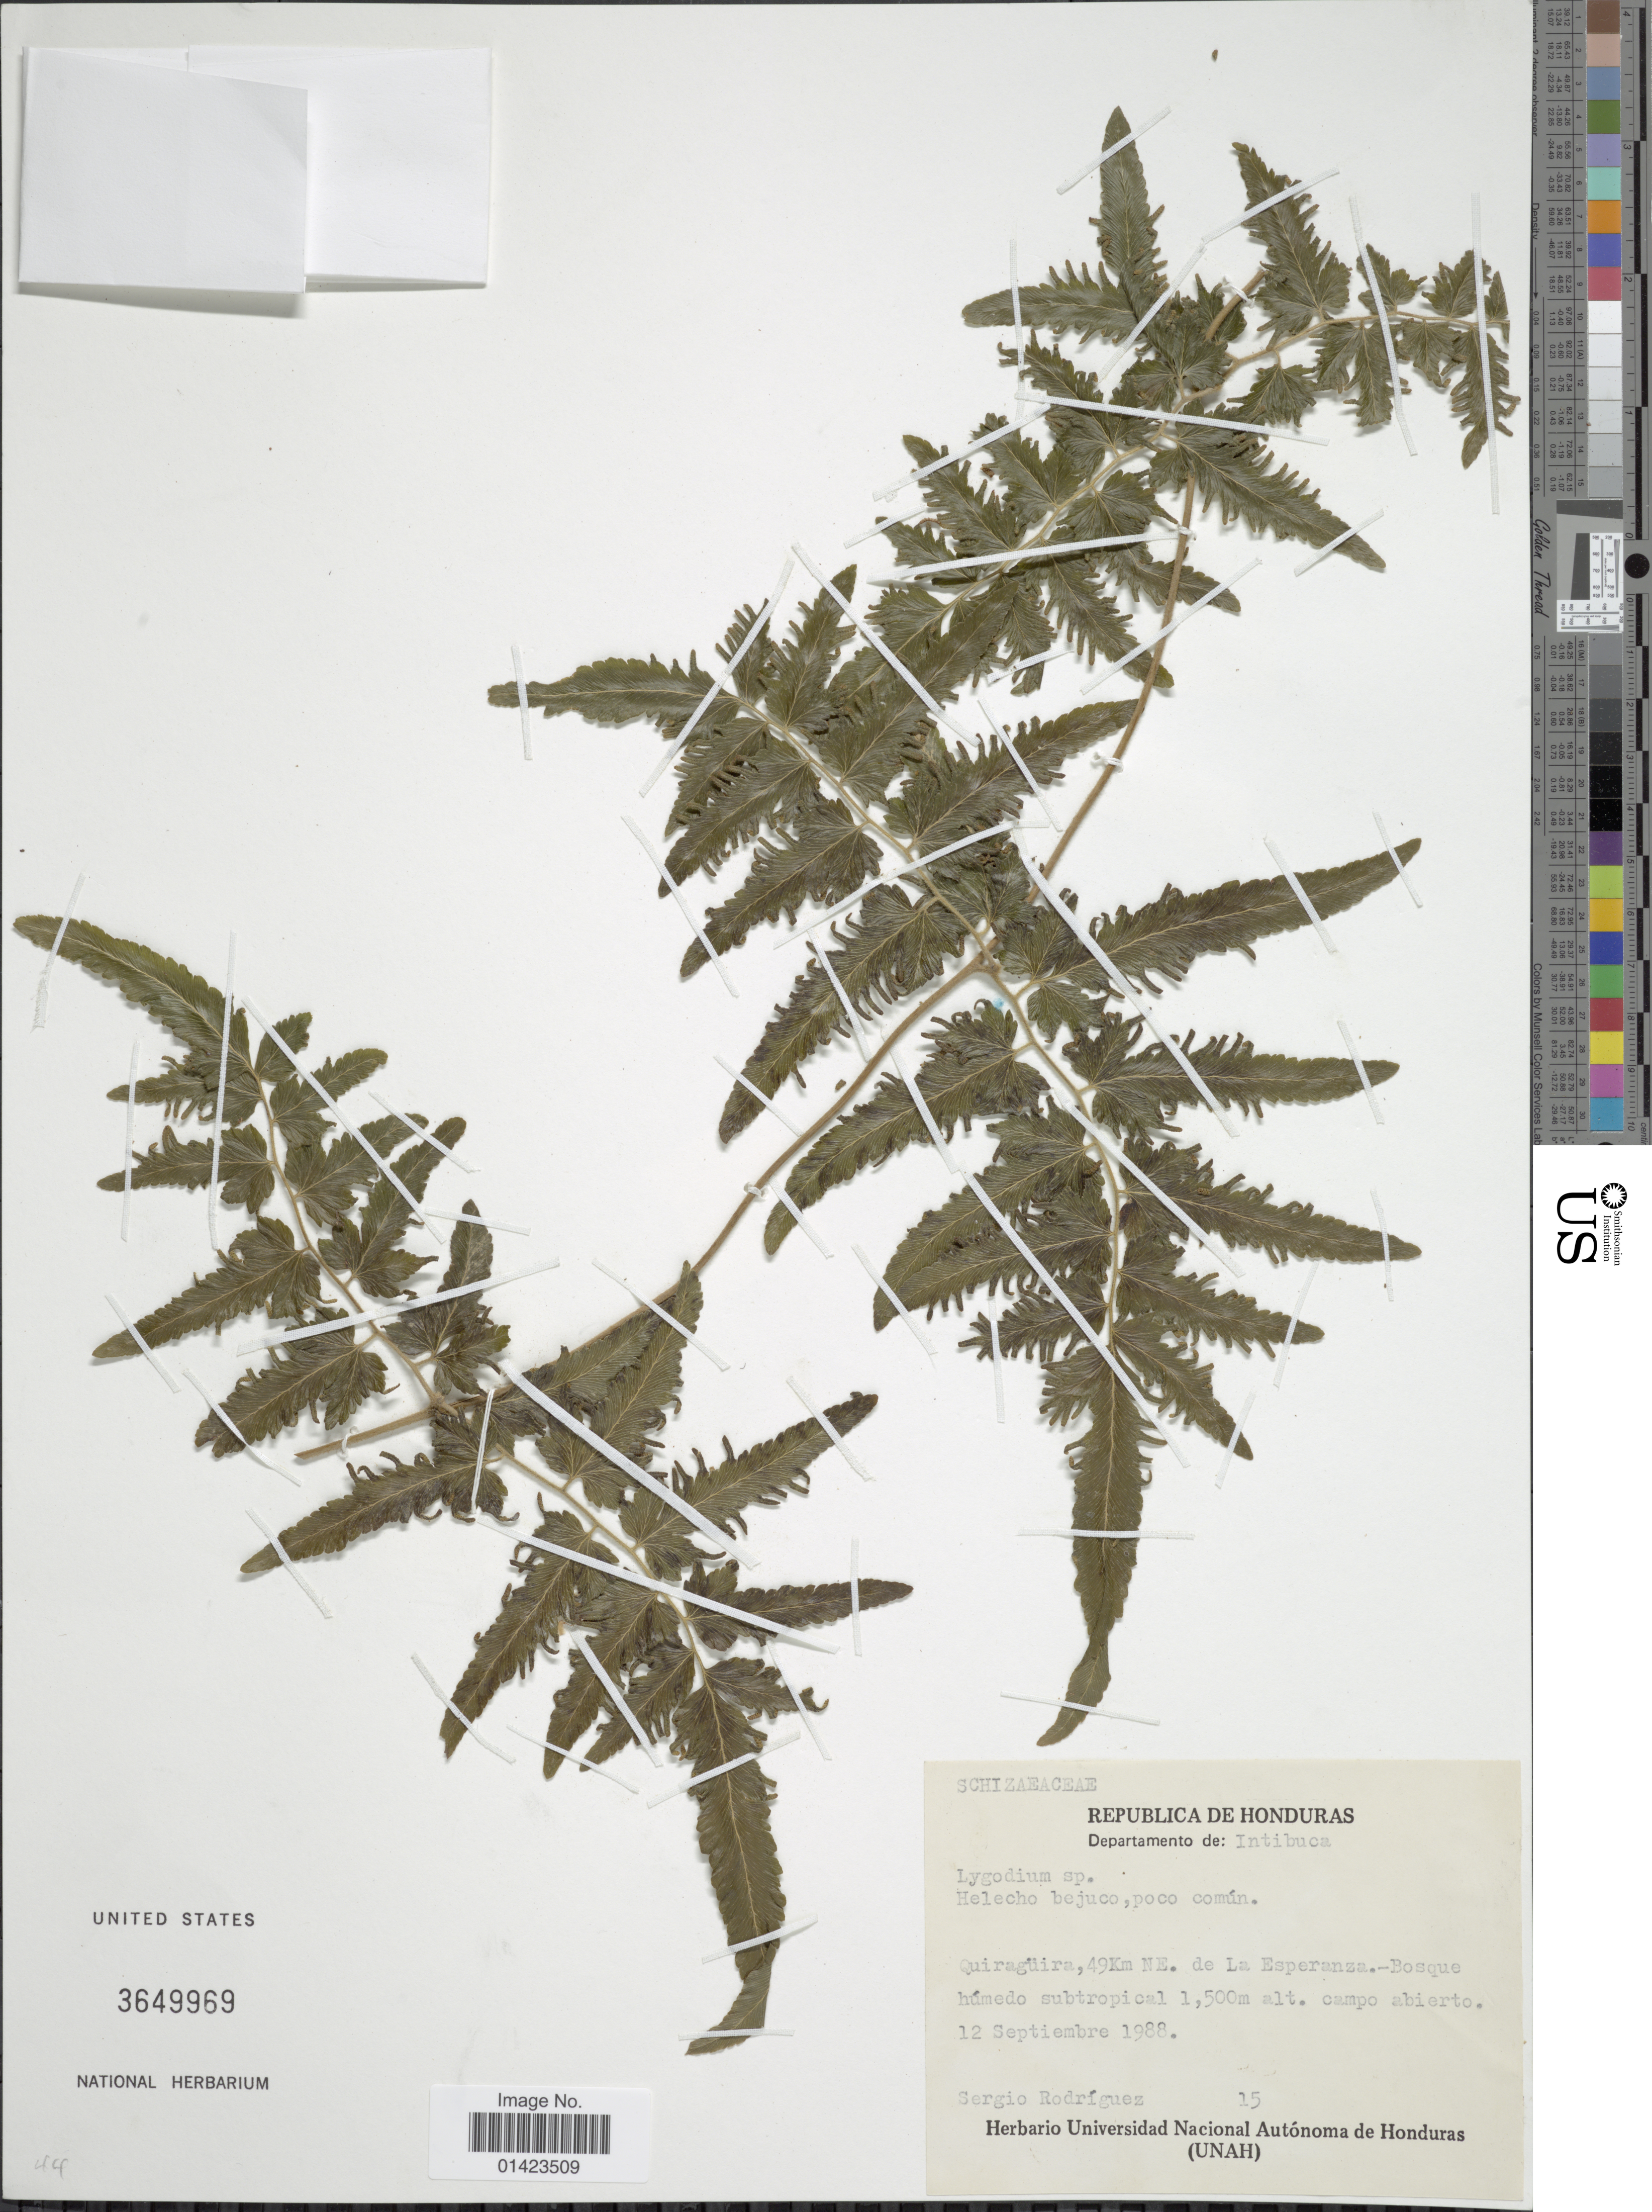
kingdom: Plantae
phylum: Tracheophyta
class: Polypodiopsida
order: Schizaeales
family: Lygodiaceae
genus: Lygodium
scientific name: Lygodium venustum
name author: Sw.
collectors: S. Rodríguez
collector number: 15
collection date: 1988-09-12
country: Honduras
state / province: Intibuca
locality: Departamento de Intibuca, Quiraguira, 49 km N.W. de la Esperanza, bosque humedo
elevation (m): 1500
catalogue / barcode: US 3649969